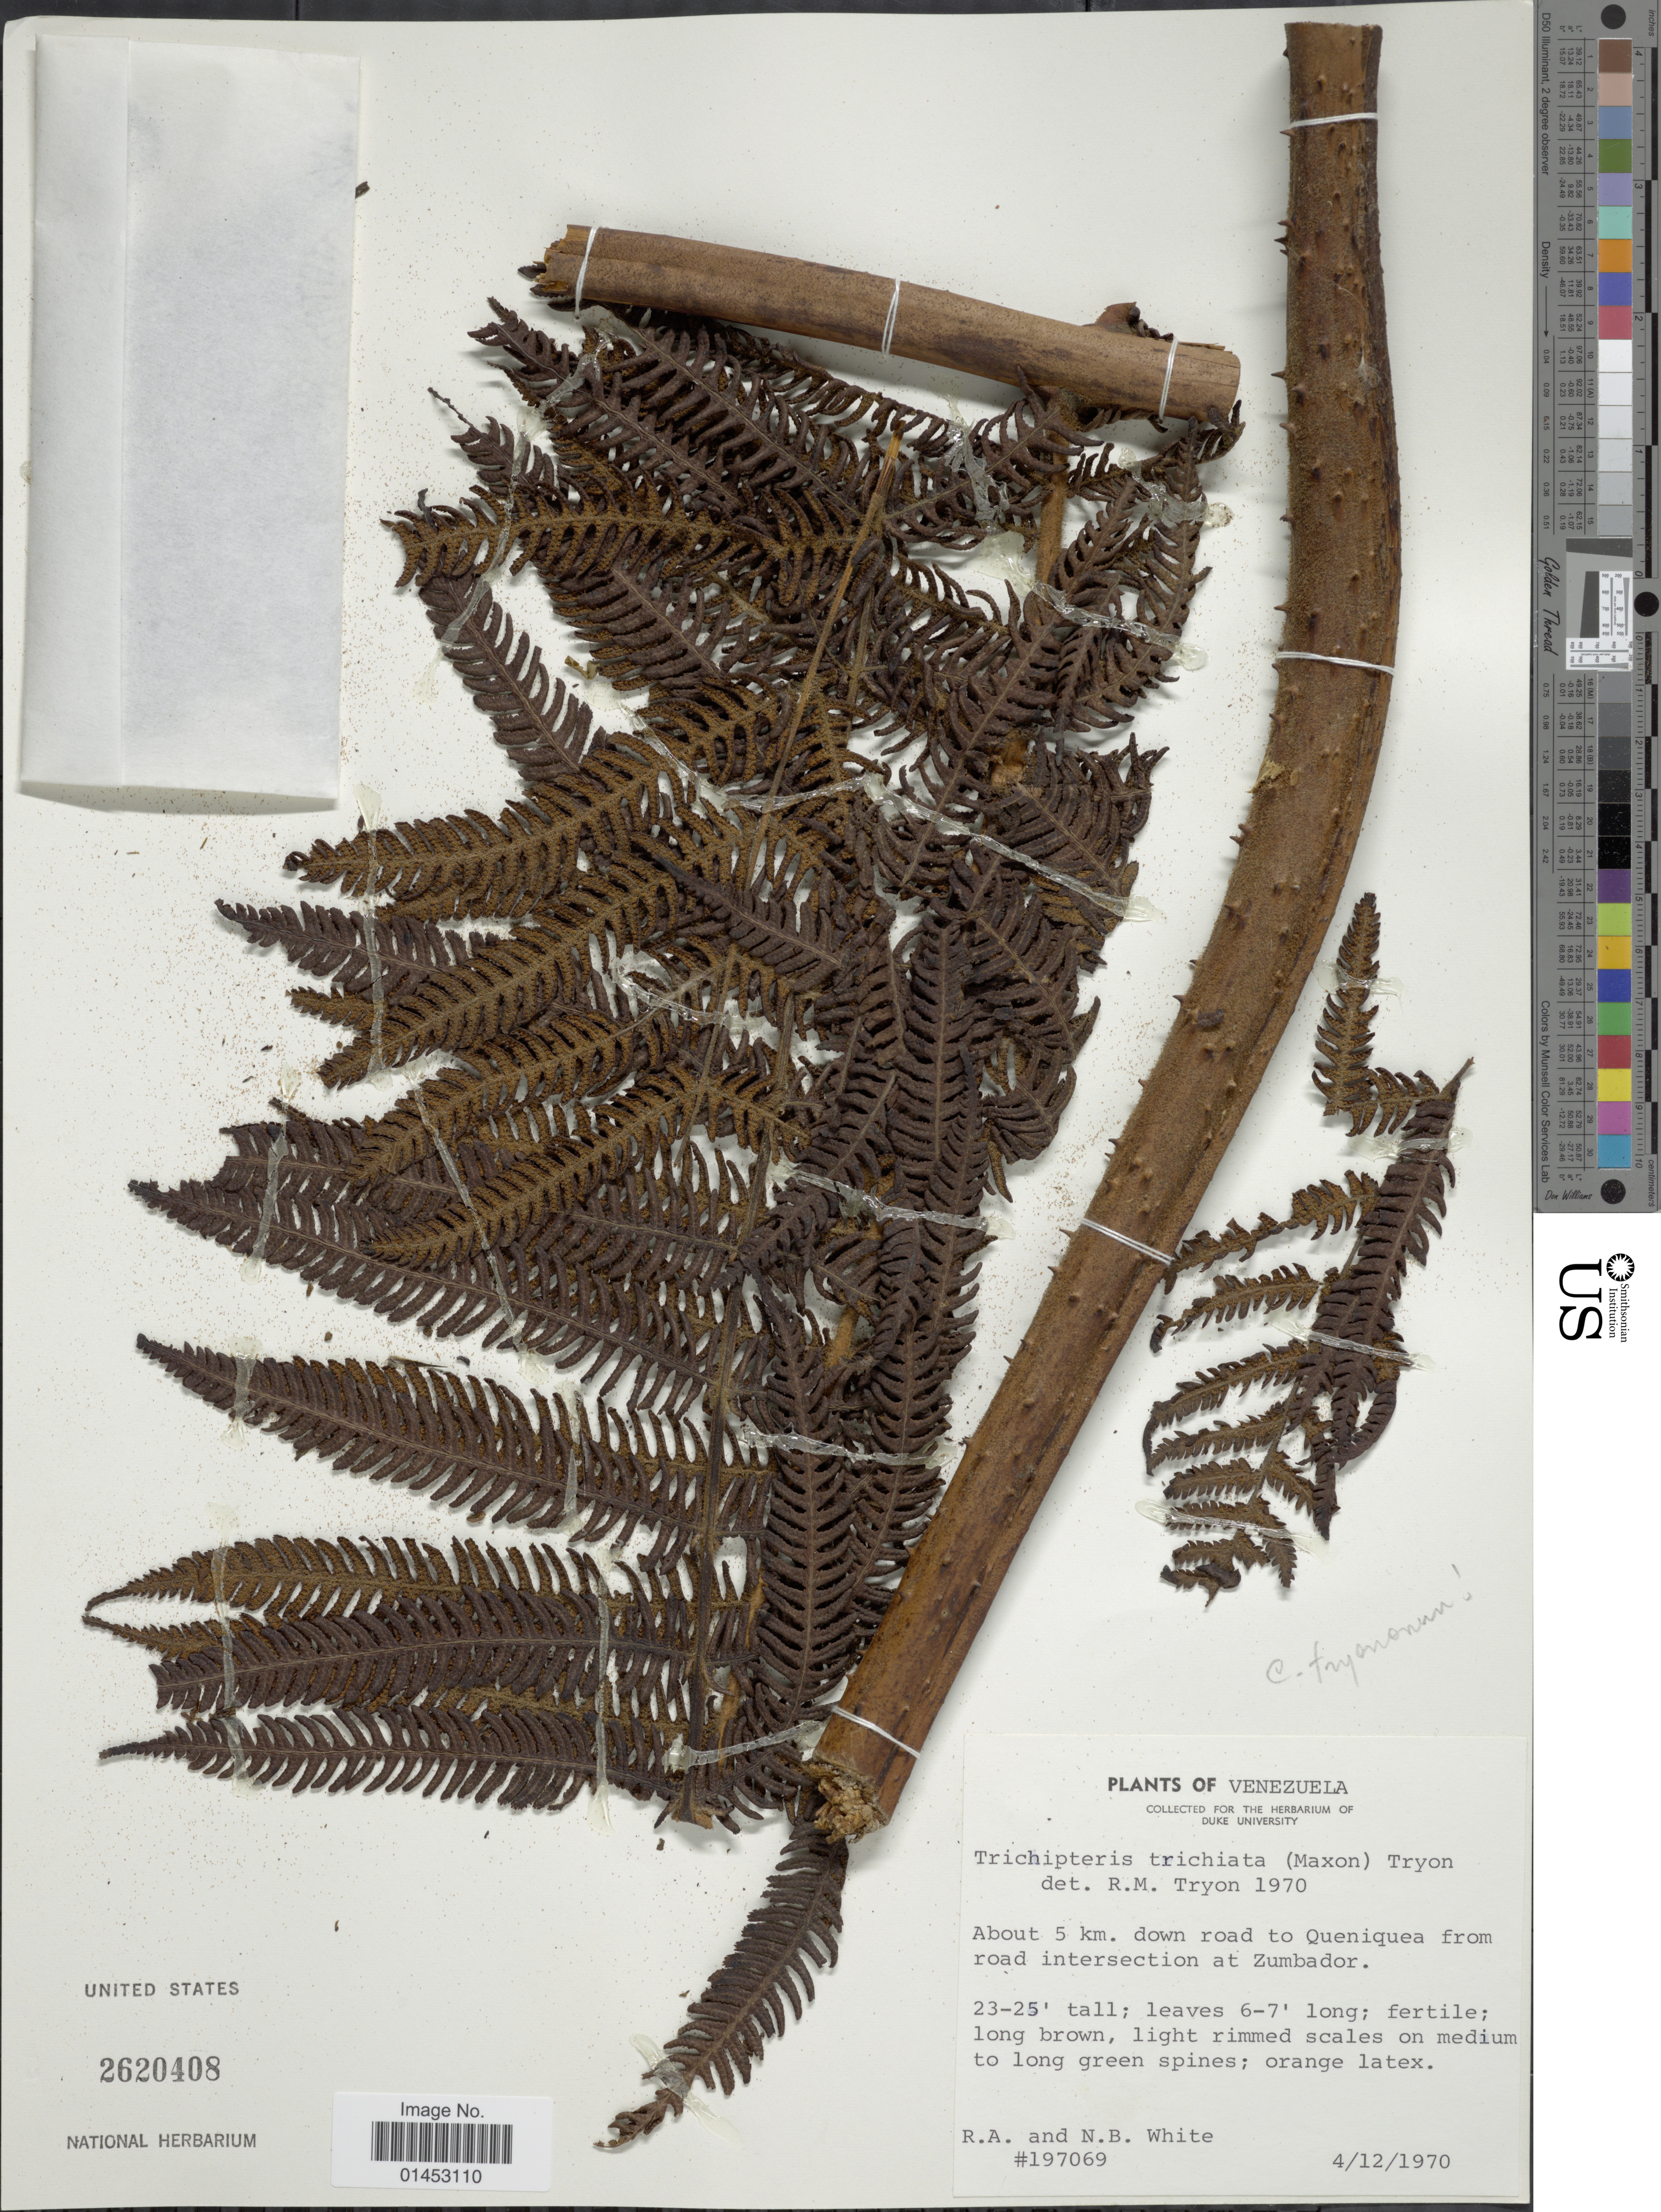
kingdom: Plantae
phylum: Tracheophyta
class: Polypodiopsida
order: Cyatheales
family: Cyatheaceae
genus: Cyathea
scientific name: Cyathea trichiata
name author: (Maxon) Domin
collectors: R. A. White & N. White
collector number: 197069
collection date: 1970-12-04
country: Venezuela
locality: About 5 km. down road to Queniquea from road intersection at Zumbador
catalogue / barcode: US 2620408